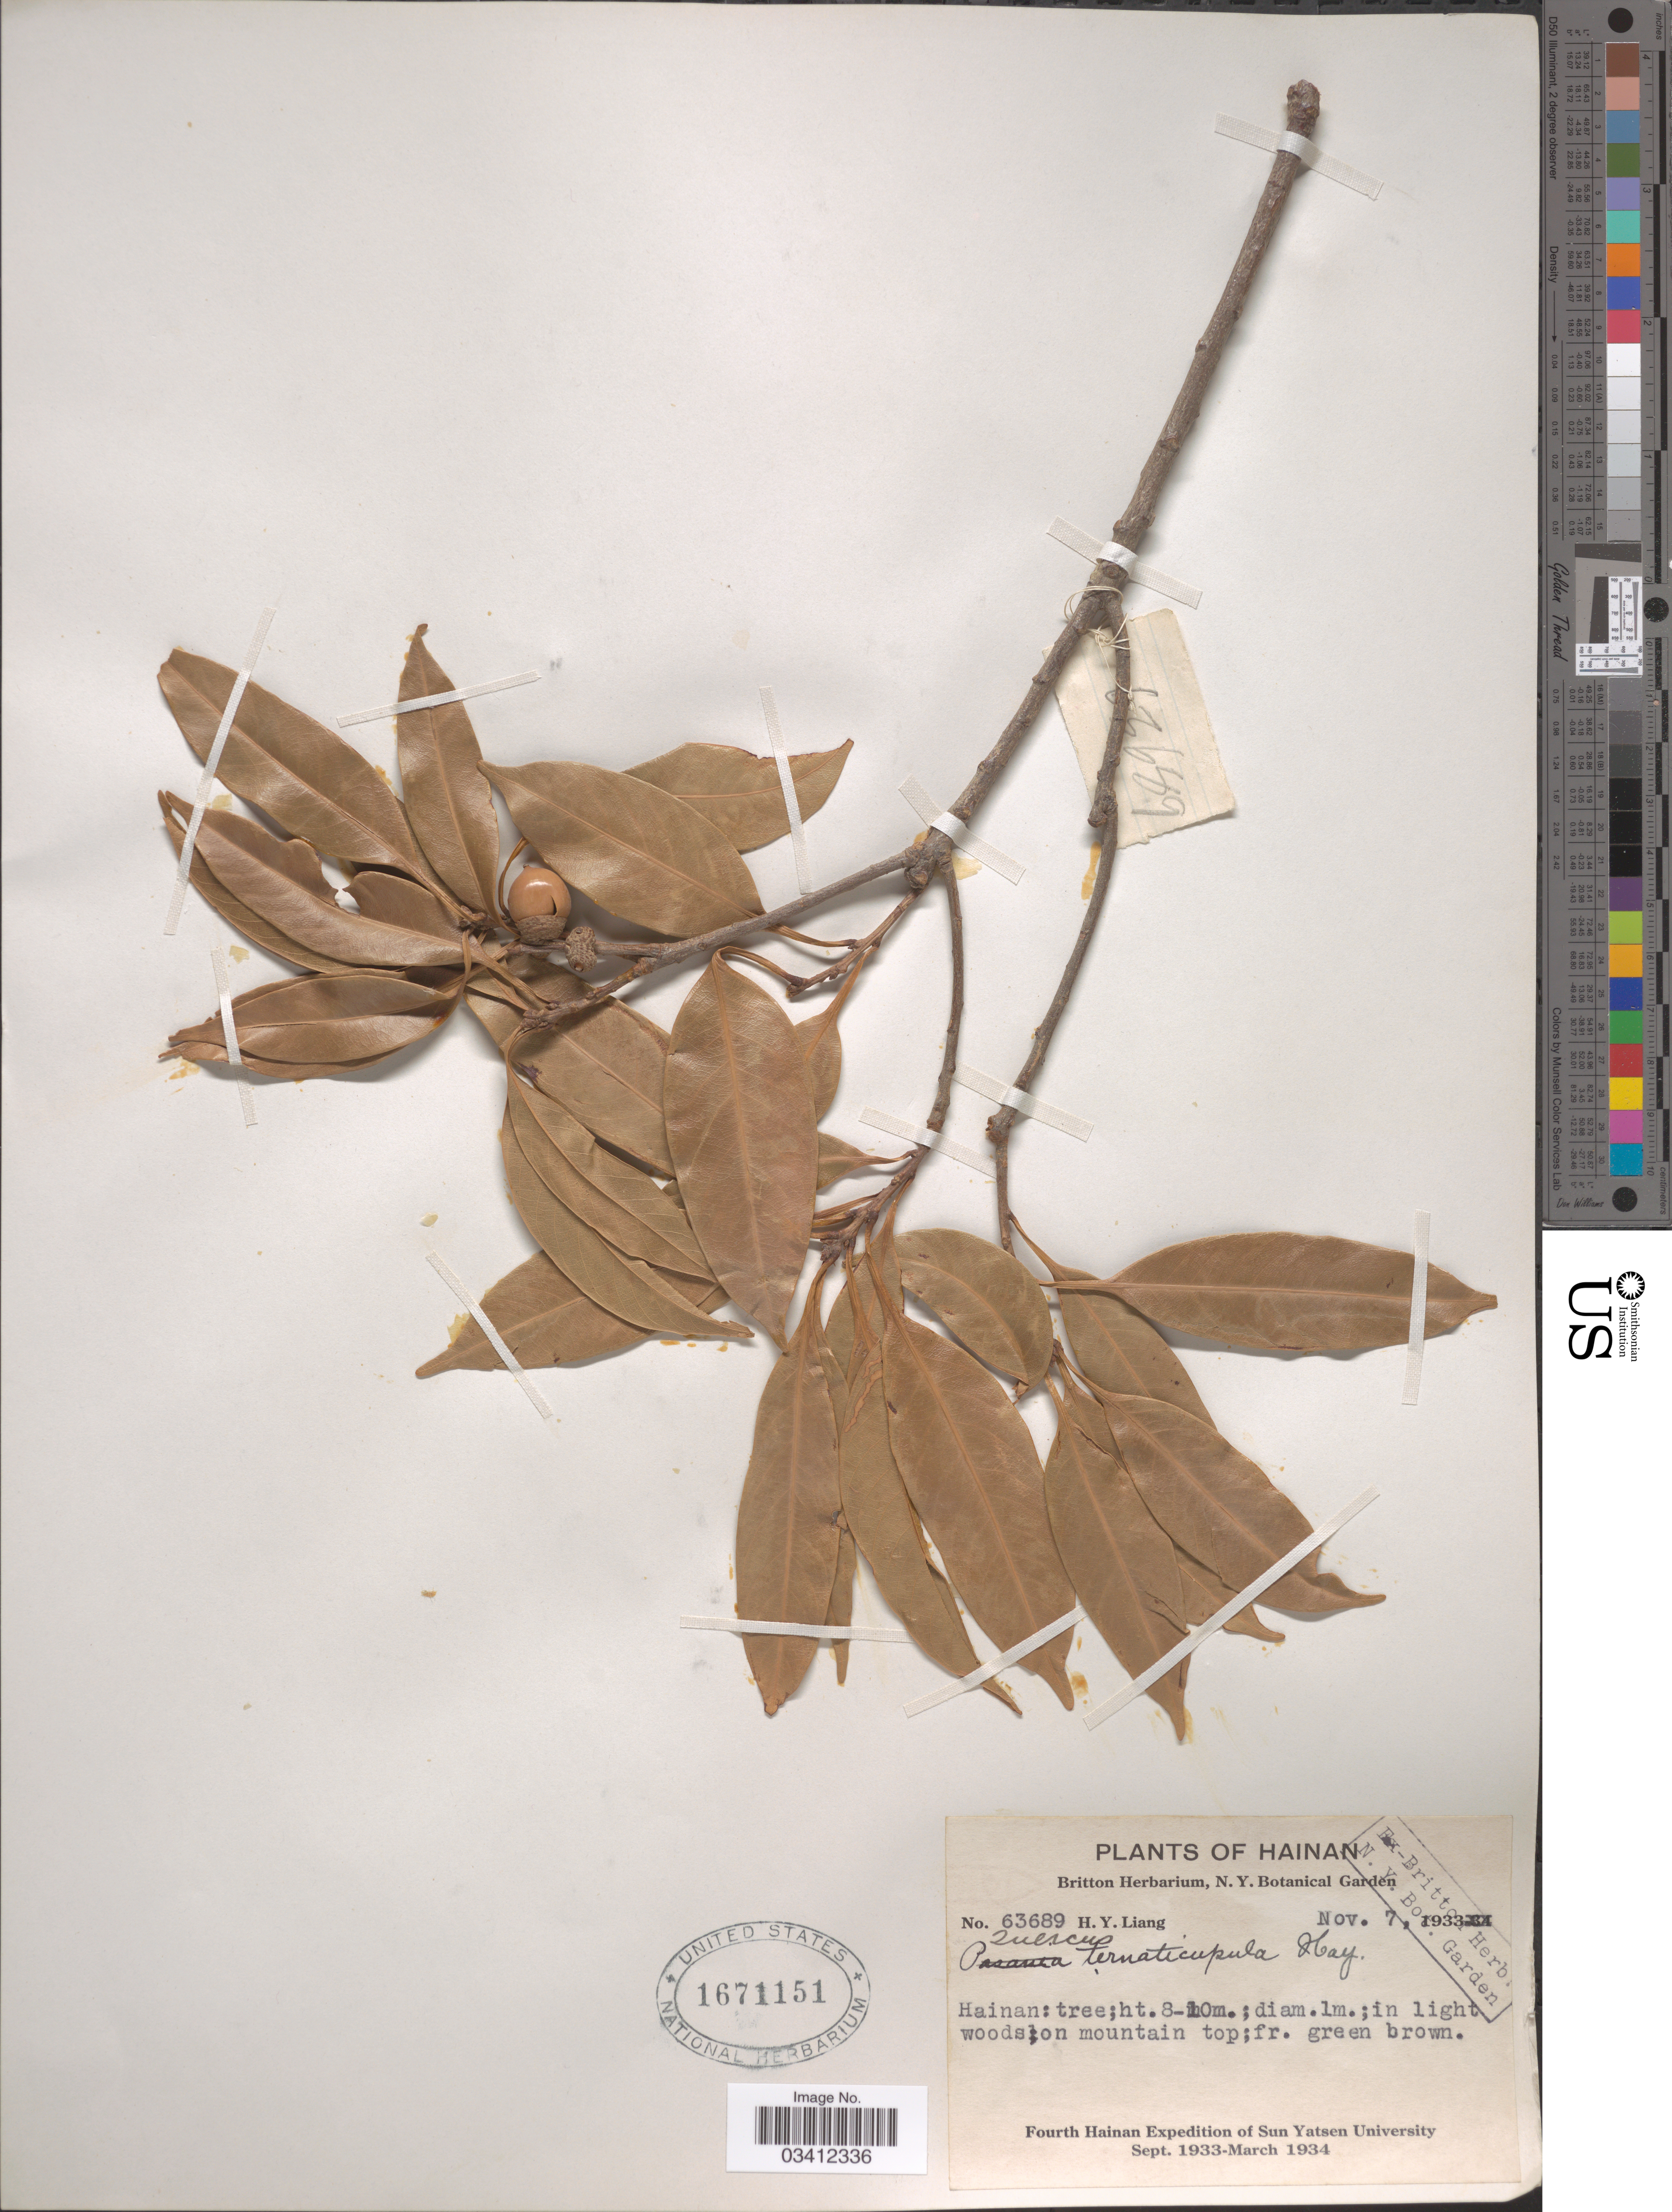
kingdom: Plantae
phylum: Tracheophyta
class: Magnoliopsida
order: Fagales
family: Fagaceae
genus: Quercus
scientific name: Quercus ternaticupula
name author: Hayata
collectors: H. Y. Liang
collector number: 63689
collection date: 1933-11-07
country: China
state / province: Hainan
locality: On mountain top.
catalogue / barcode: US 1671151